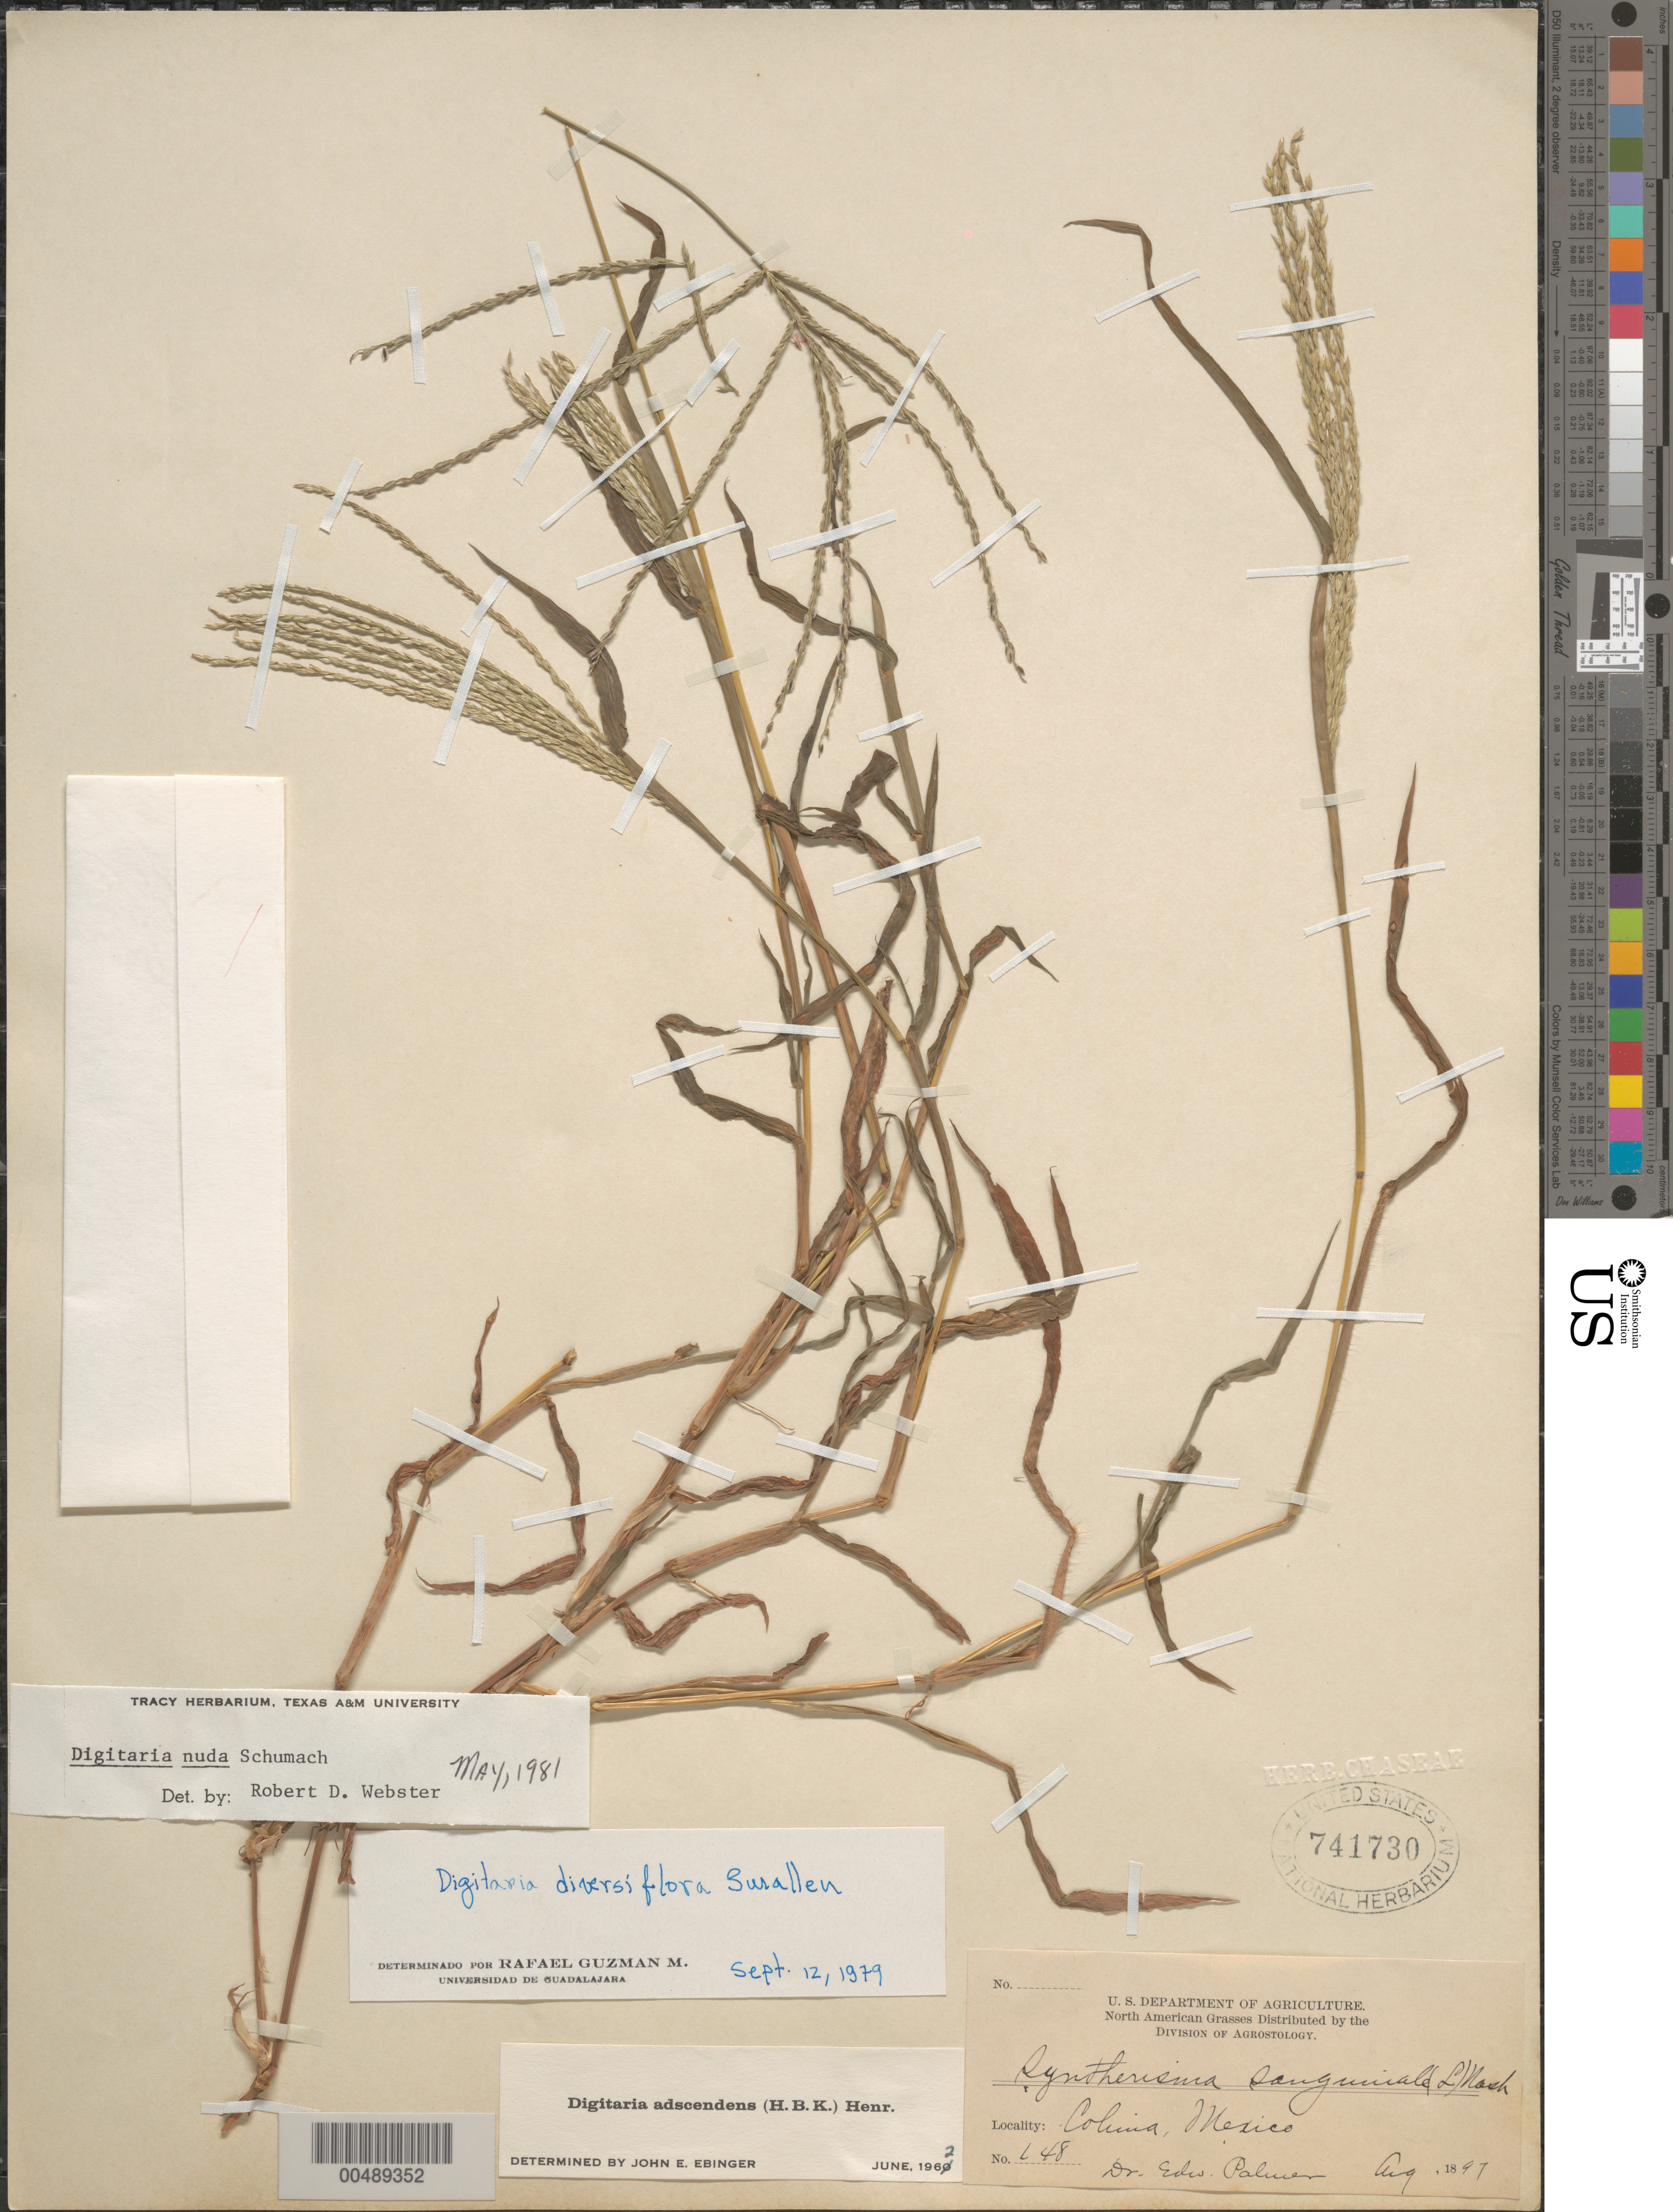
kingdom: Plantae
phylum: Tracheophyta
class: Liliopsida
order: Poales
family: Poaceae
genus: Digitaria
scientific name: Digitaria nuda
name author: Schumach.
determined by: Webster, Robert D.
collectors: E. Palmer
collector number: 148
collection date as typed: Aug 1897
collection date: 1897-08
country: Mexico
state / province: Colima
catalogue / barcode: US 741730